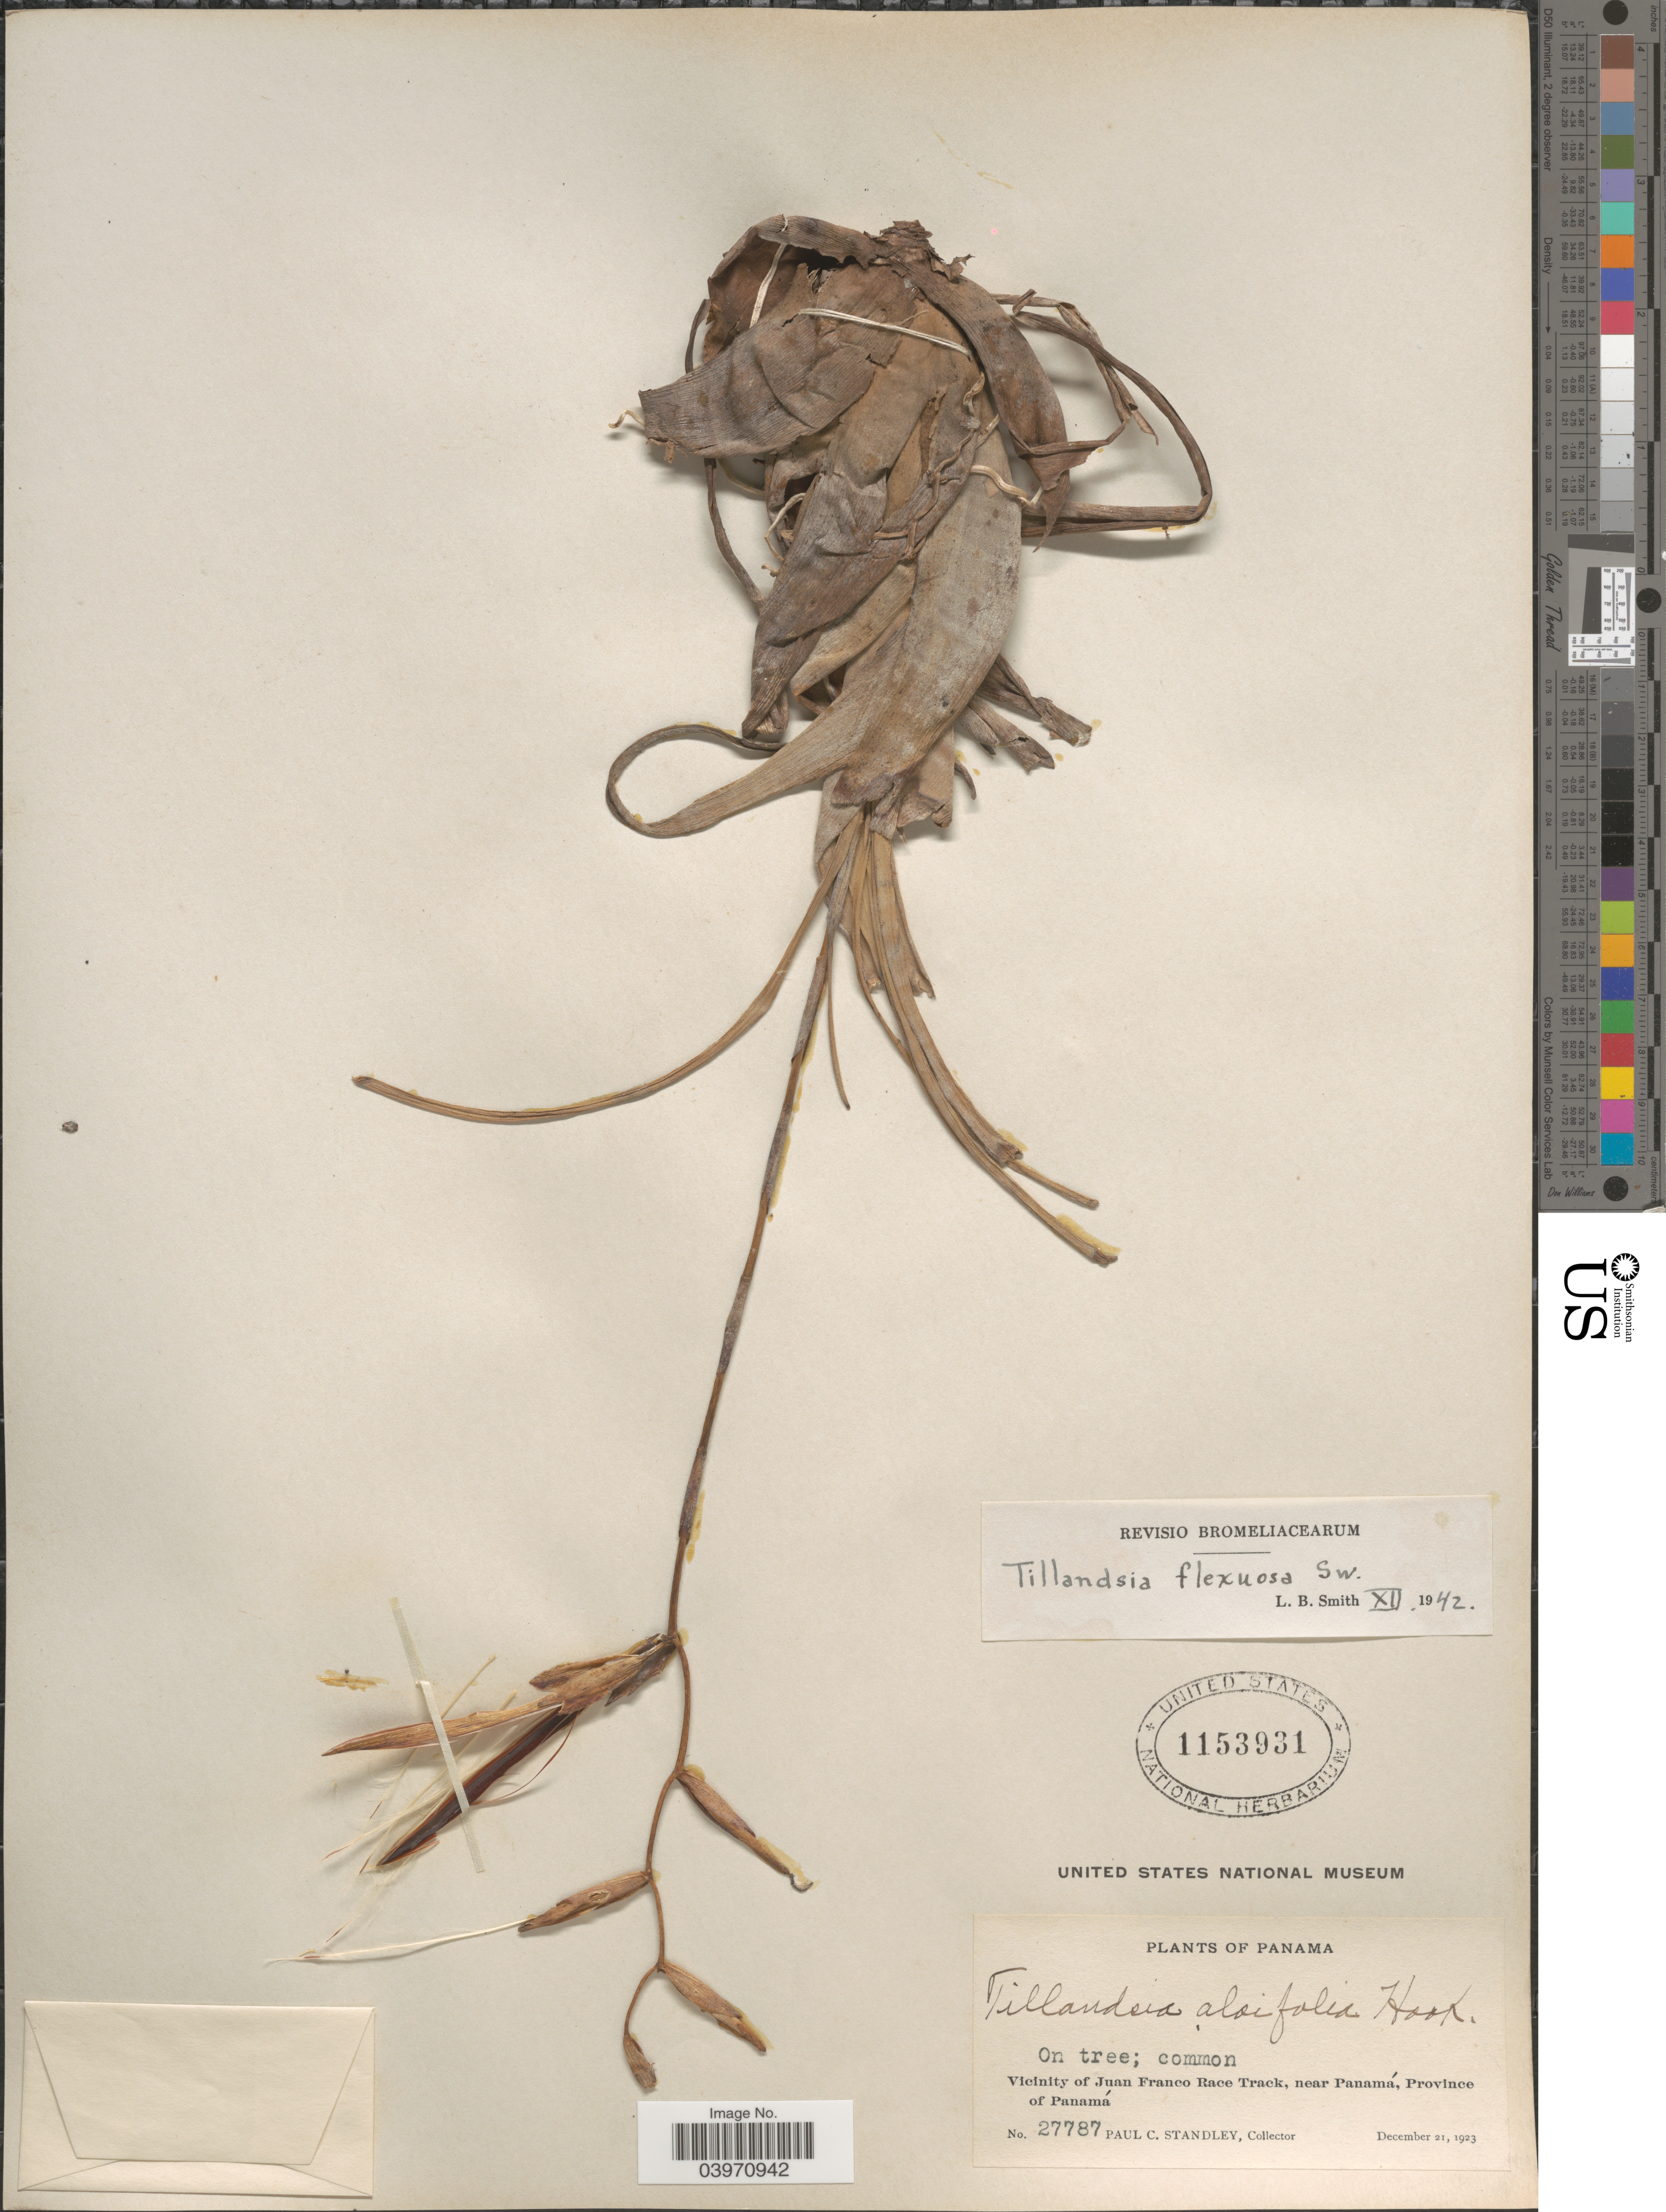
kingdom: Plantae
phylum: Tracheophyta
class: Liliopsida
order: Poales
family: Bromeliaceae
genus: Tillandsia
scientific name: Tillandsia flexuosa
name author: Sw.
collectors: P. C. Standley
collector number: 27787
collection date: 1923-12-21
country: Panama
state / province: Panamá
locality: Vicinity of Juan Franco Race Track, near Panamá.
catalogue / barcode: US 1153931